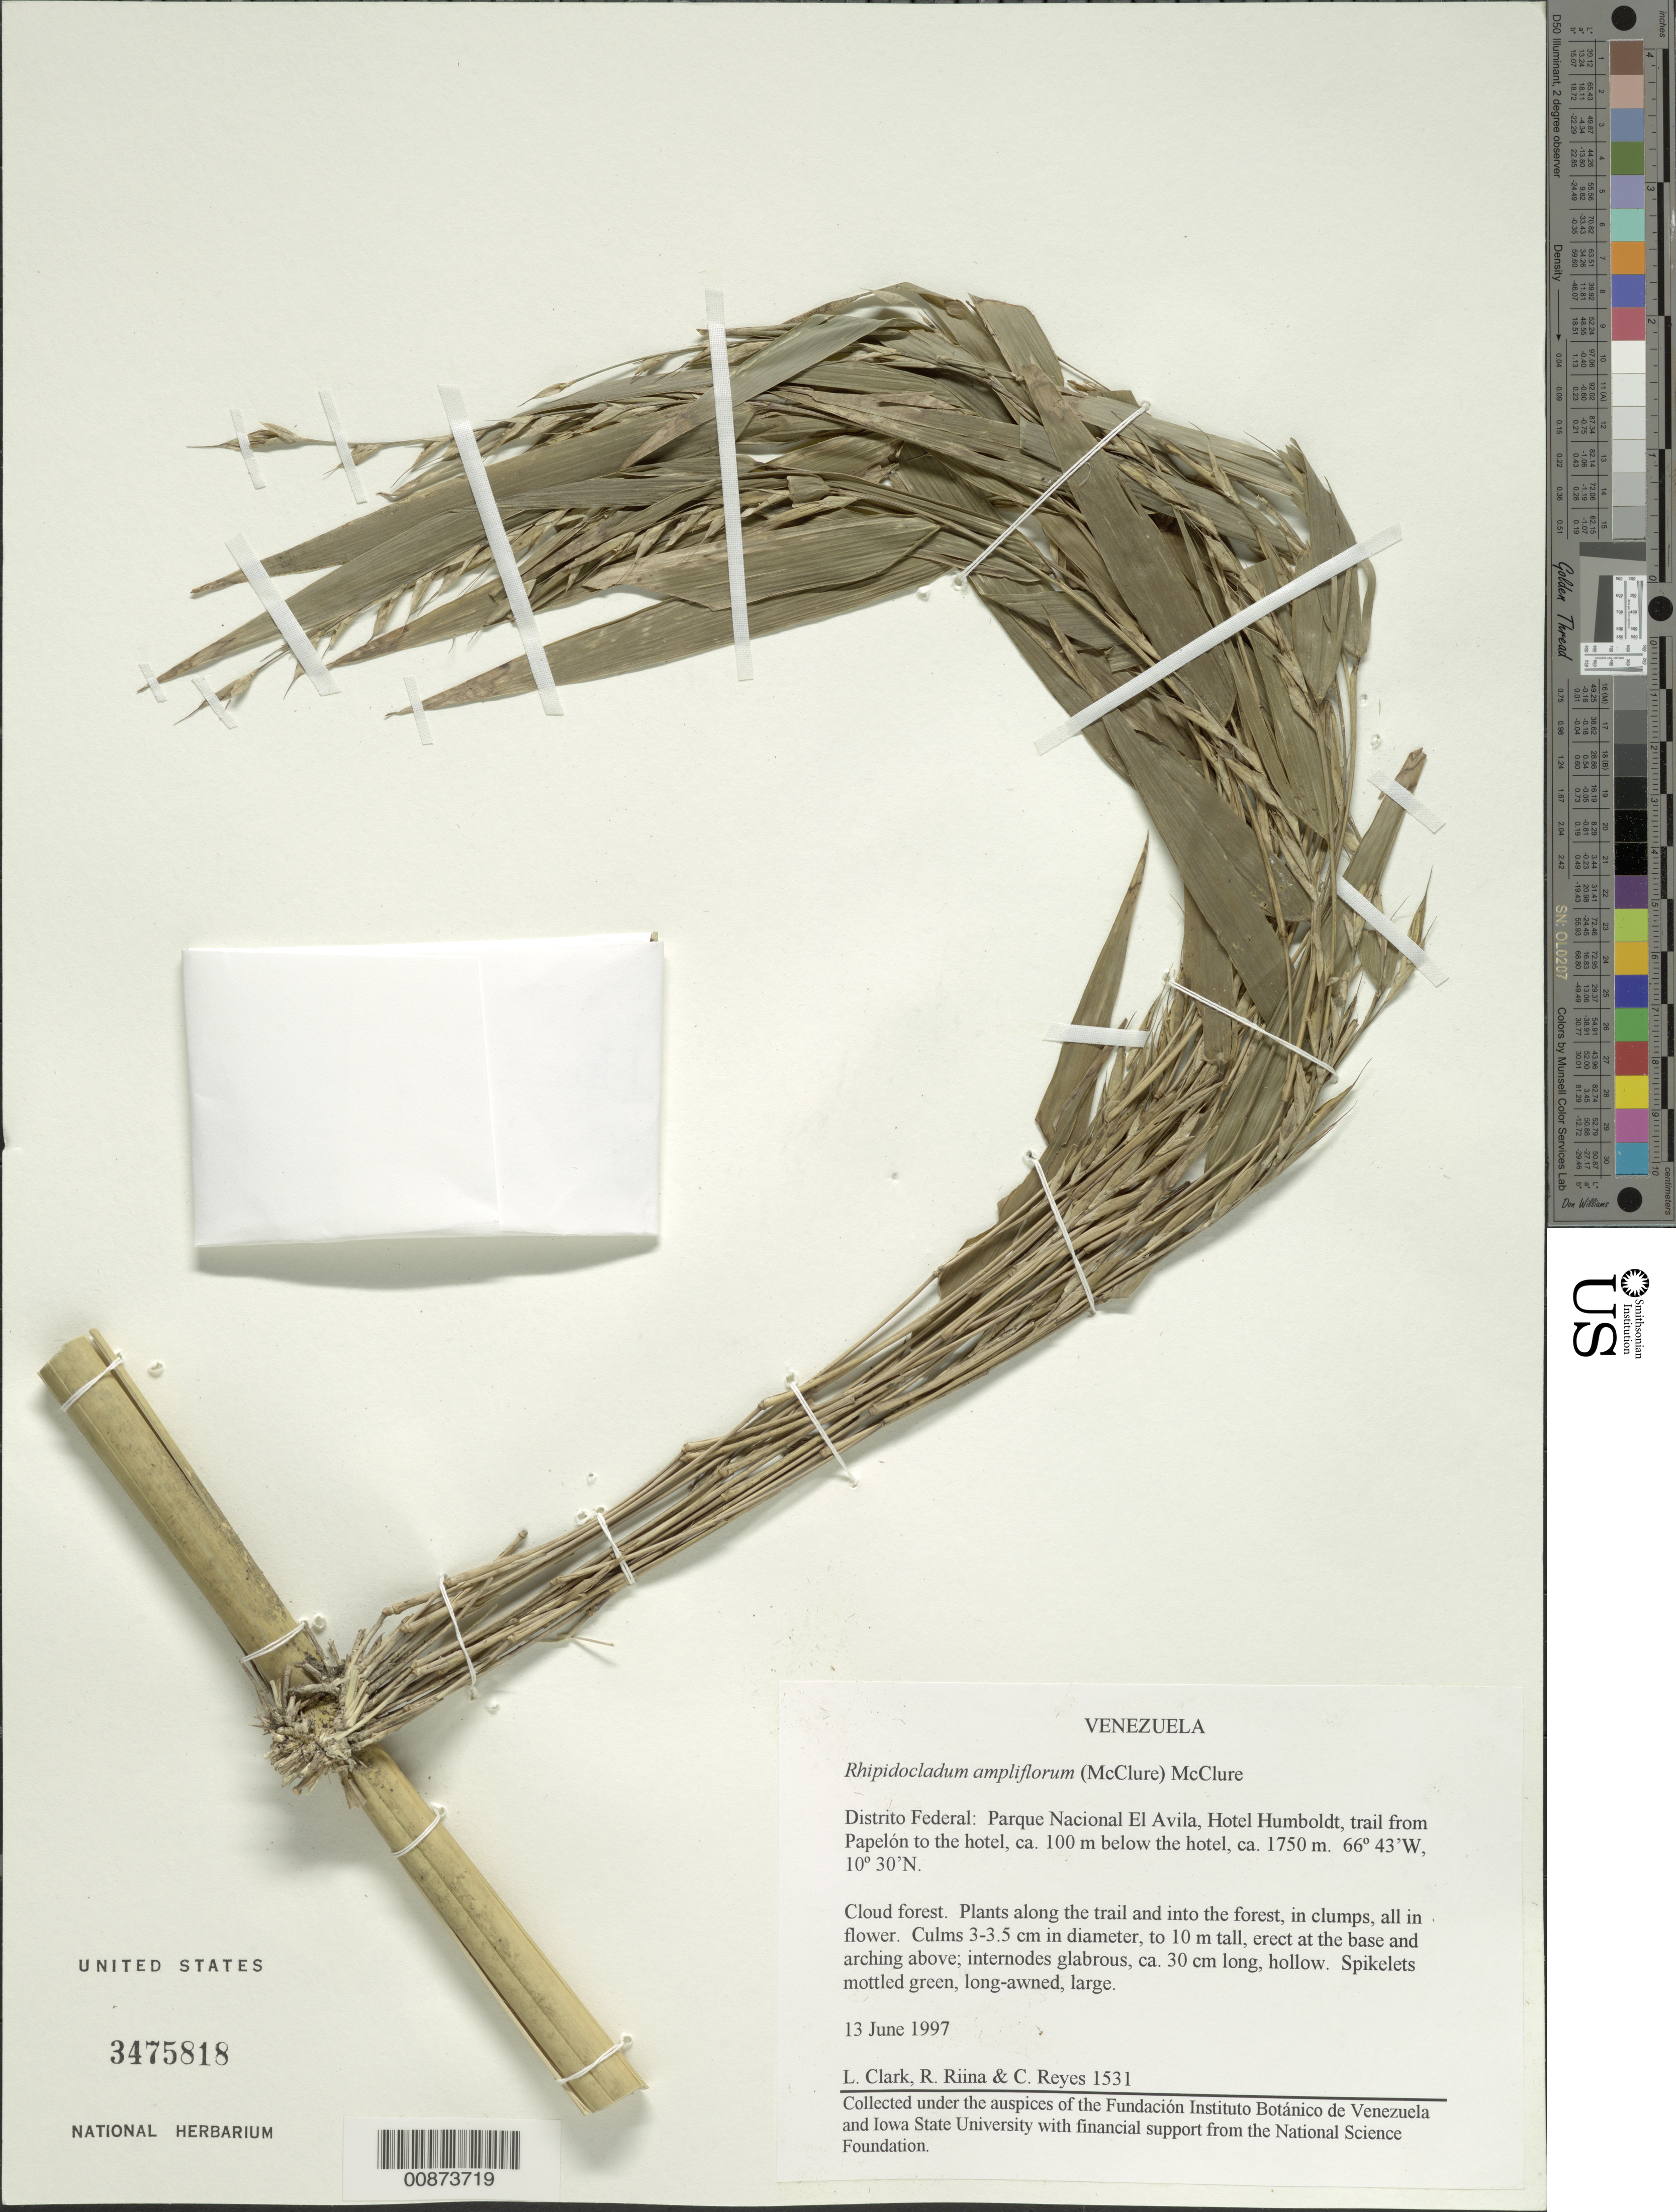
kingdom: Plantae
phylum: Tracheophyta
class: Liliopsida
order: Poales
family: Poaceae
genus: Rhipidocladum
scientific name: Rhipidocladum ampliflorum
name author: (McClure) McClure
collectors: L. G. Clark, R. Riina & C. Reyes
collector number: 1531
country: Venezuela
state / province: Miranda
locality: Parque Nacional El Avila, Hotel Humbolt, trail from Papelon to the hotel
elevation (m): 1750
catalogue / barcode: US 3475818